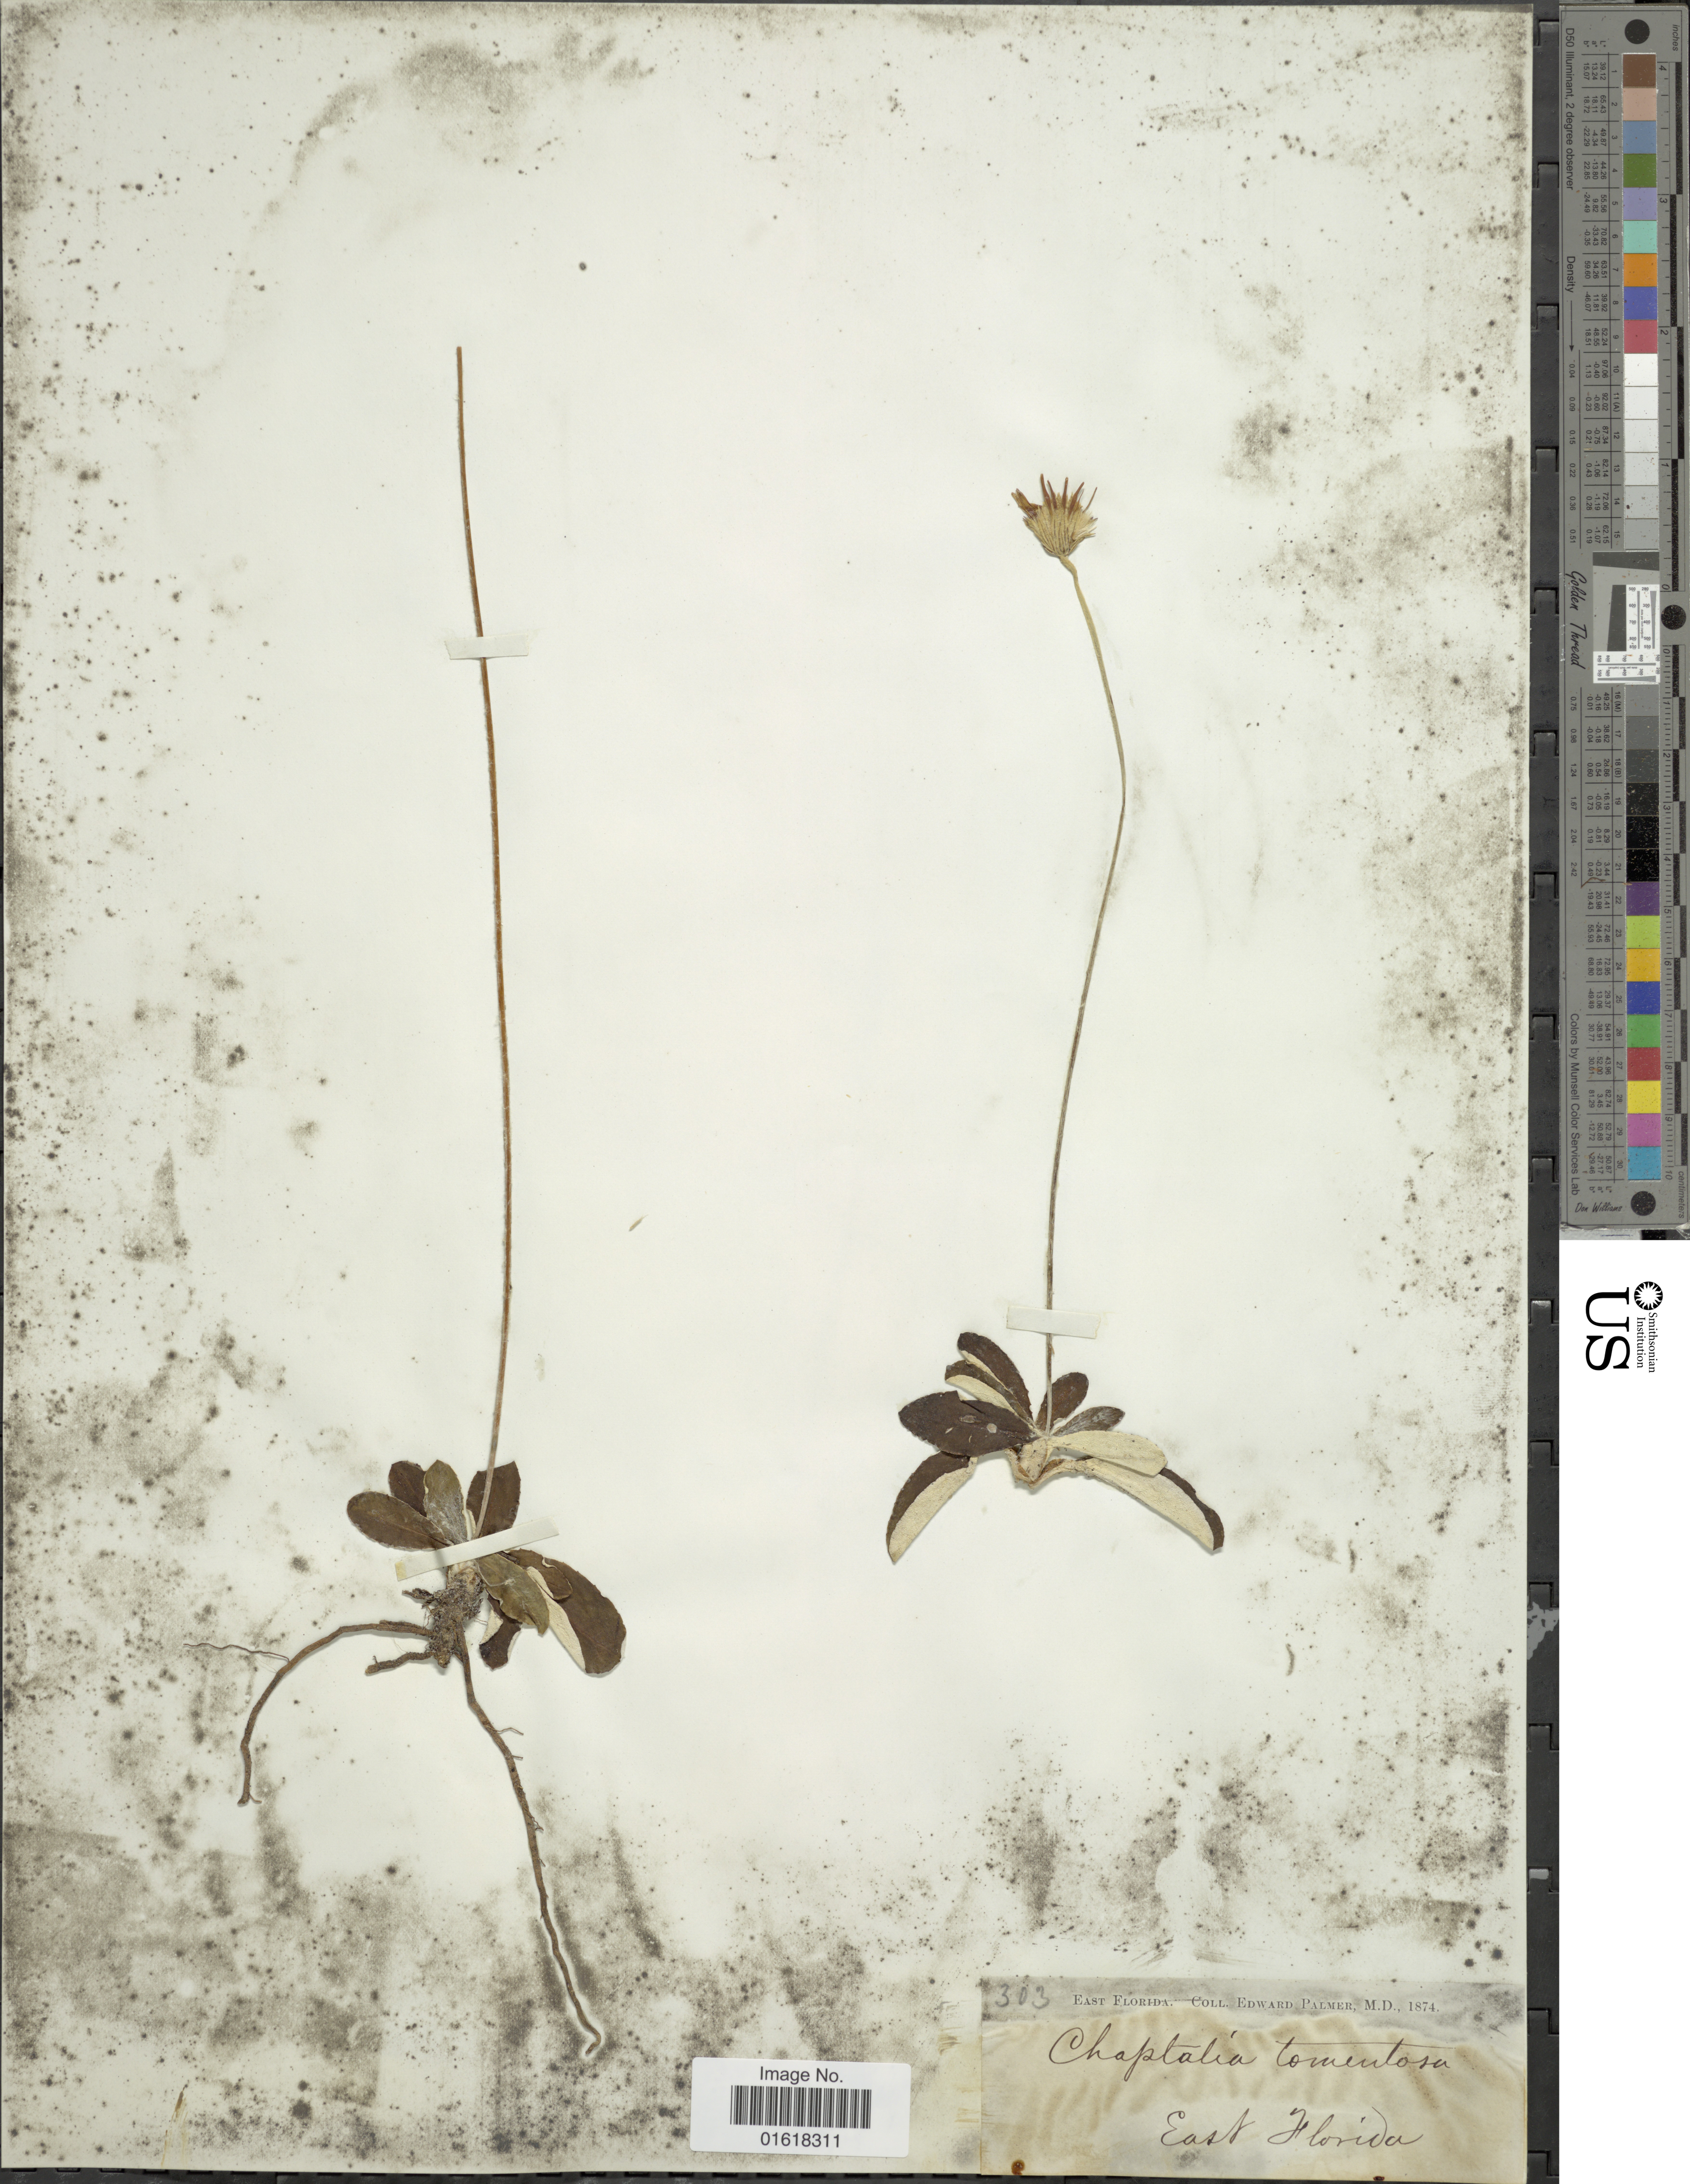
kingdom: Plantae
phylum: Tracheophyta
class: Magnoliopsida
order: Asterales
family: Asteraceae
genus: Chaptalia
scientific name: Chaptalia tomentosa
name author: Vent.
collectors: E. Palmer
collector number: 303?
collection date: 1874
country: United States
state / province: Florida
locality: East Florida